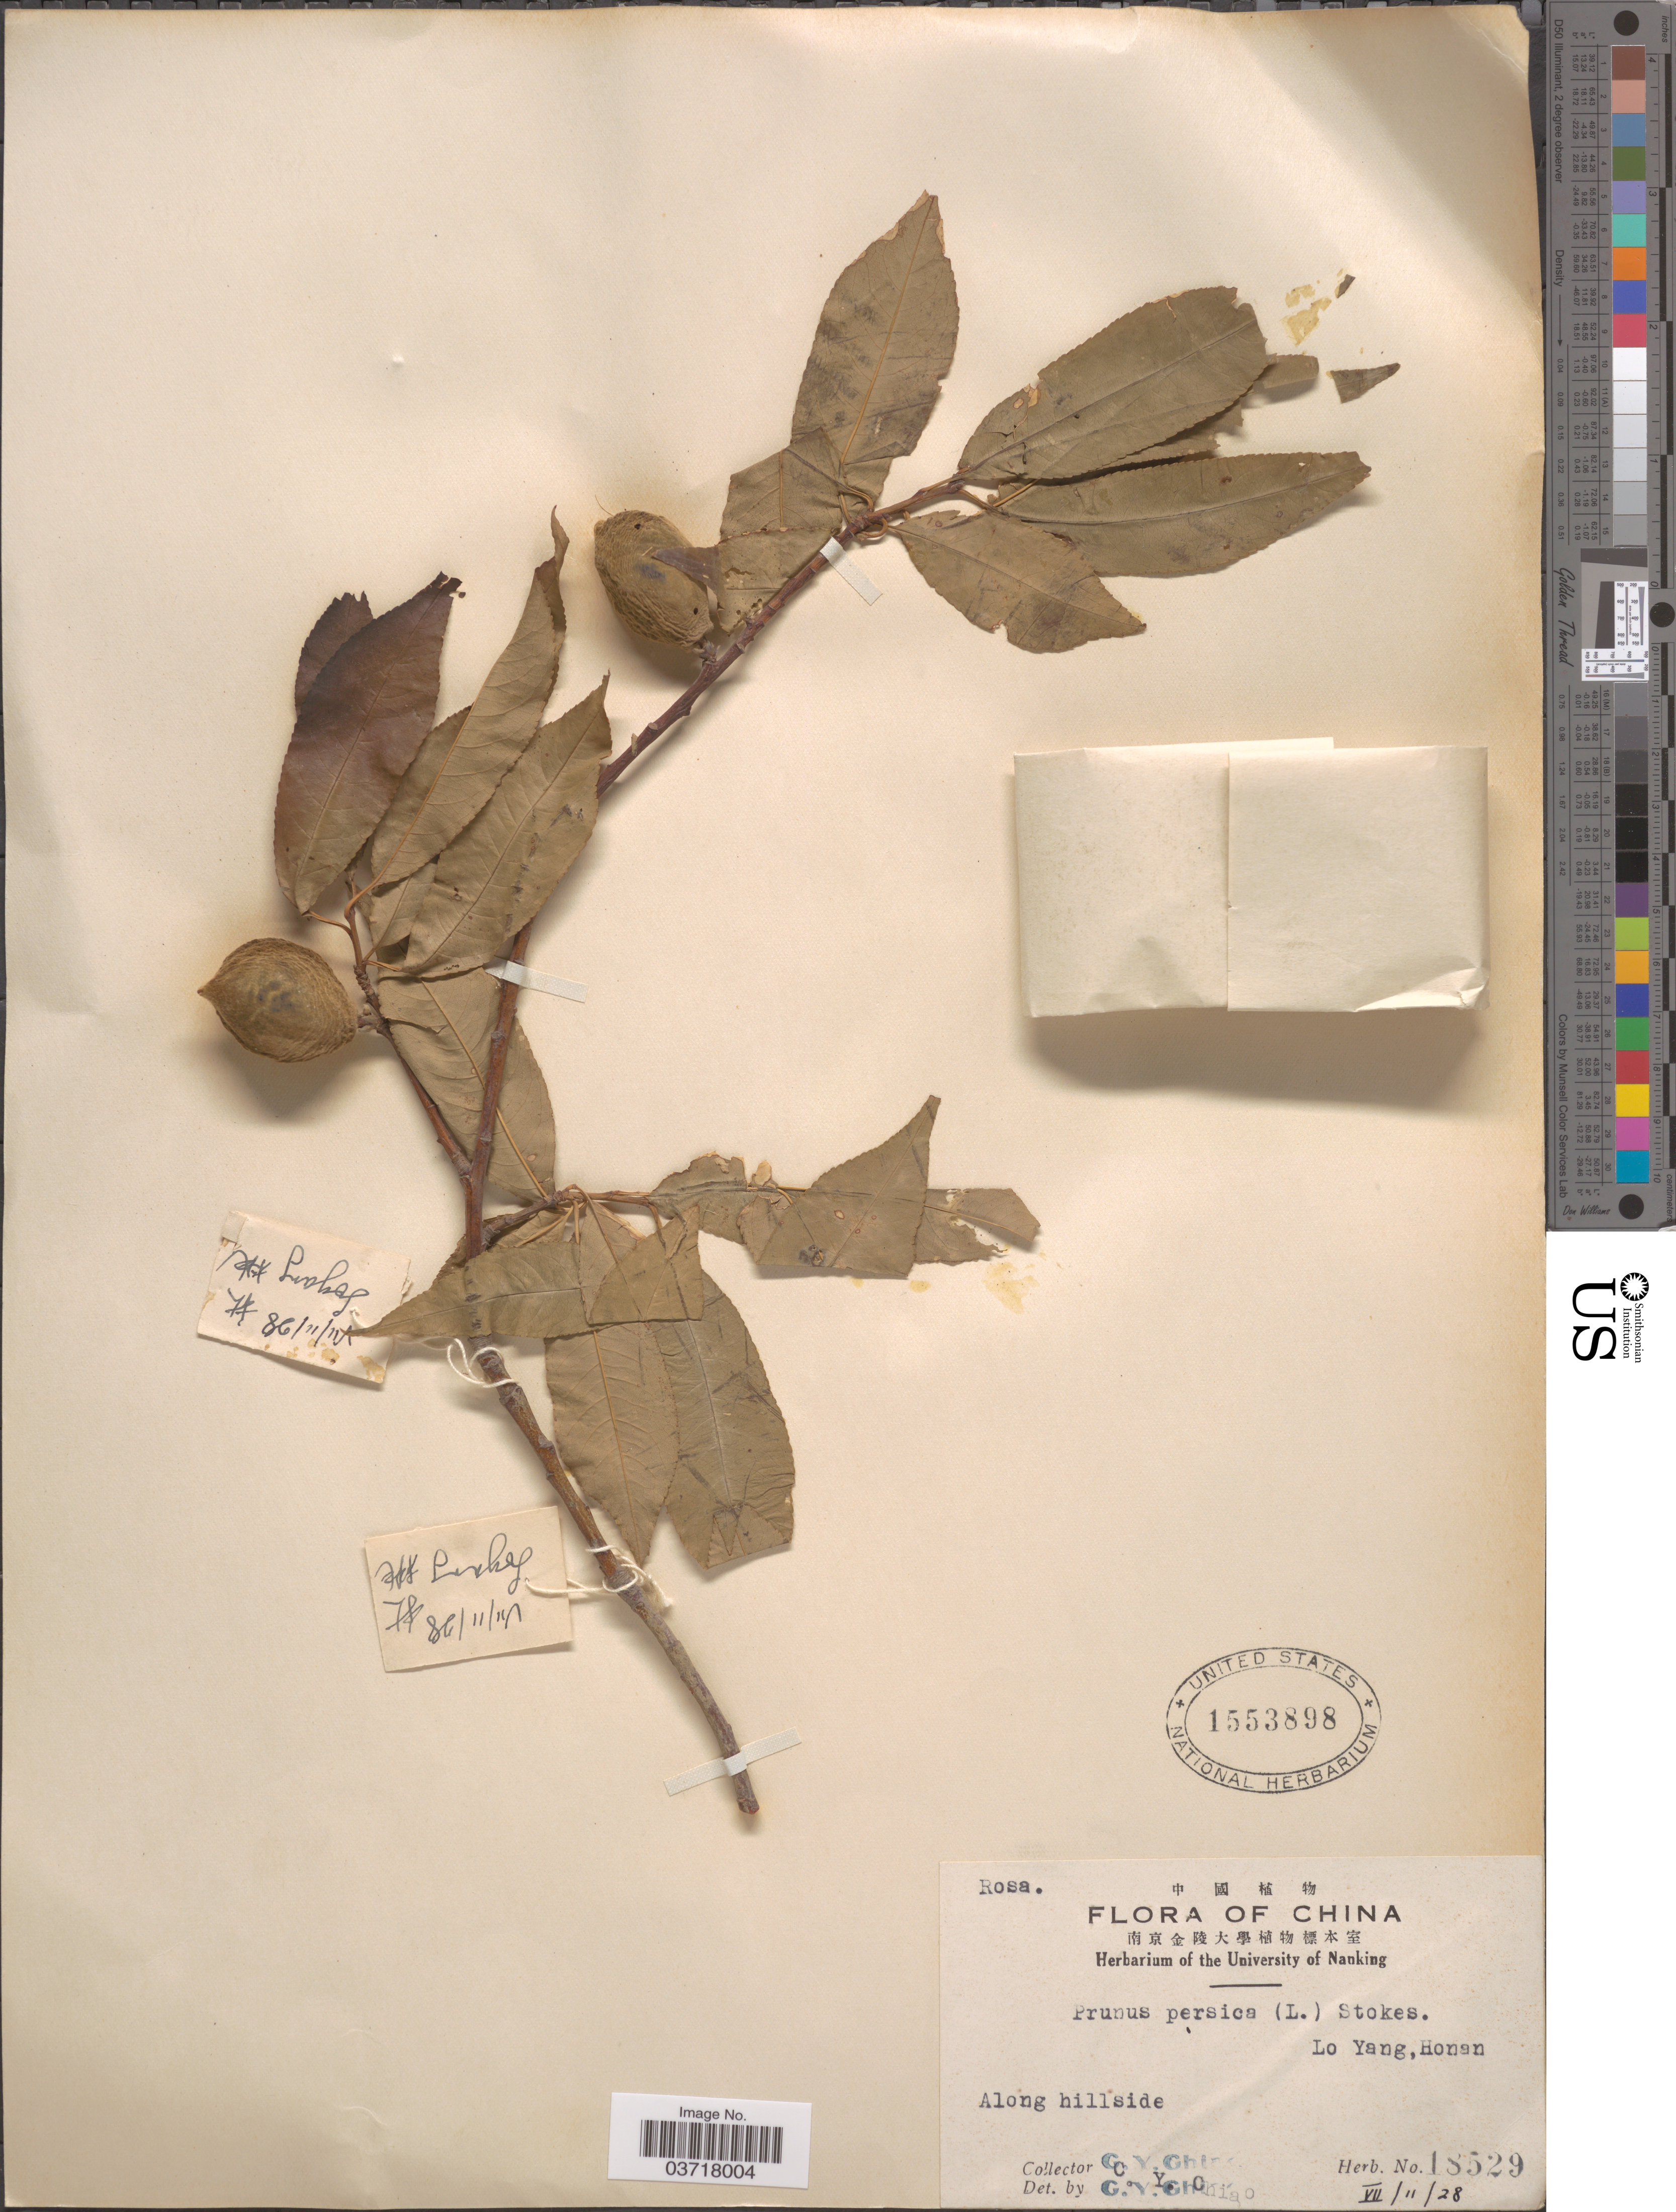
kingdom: Plantae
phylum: Tracheophyta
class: Magnoliopsida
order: Rosales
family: Rosaceae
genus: Prunus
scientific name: Prunus persica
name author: (L.) Batsch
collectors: C. Y. Chiao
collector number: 18529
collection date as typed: Transcribed d/m/y: 11/7/28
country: China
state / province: Henan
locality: Lo Yang, Honan. Along hillside.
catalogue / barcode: US 1553898